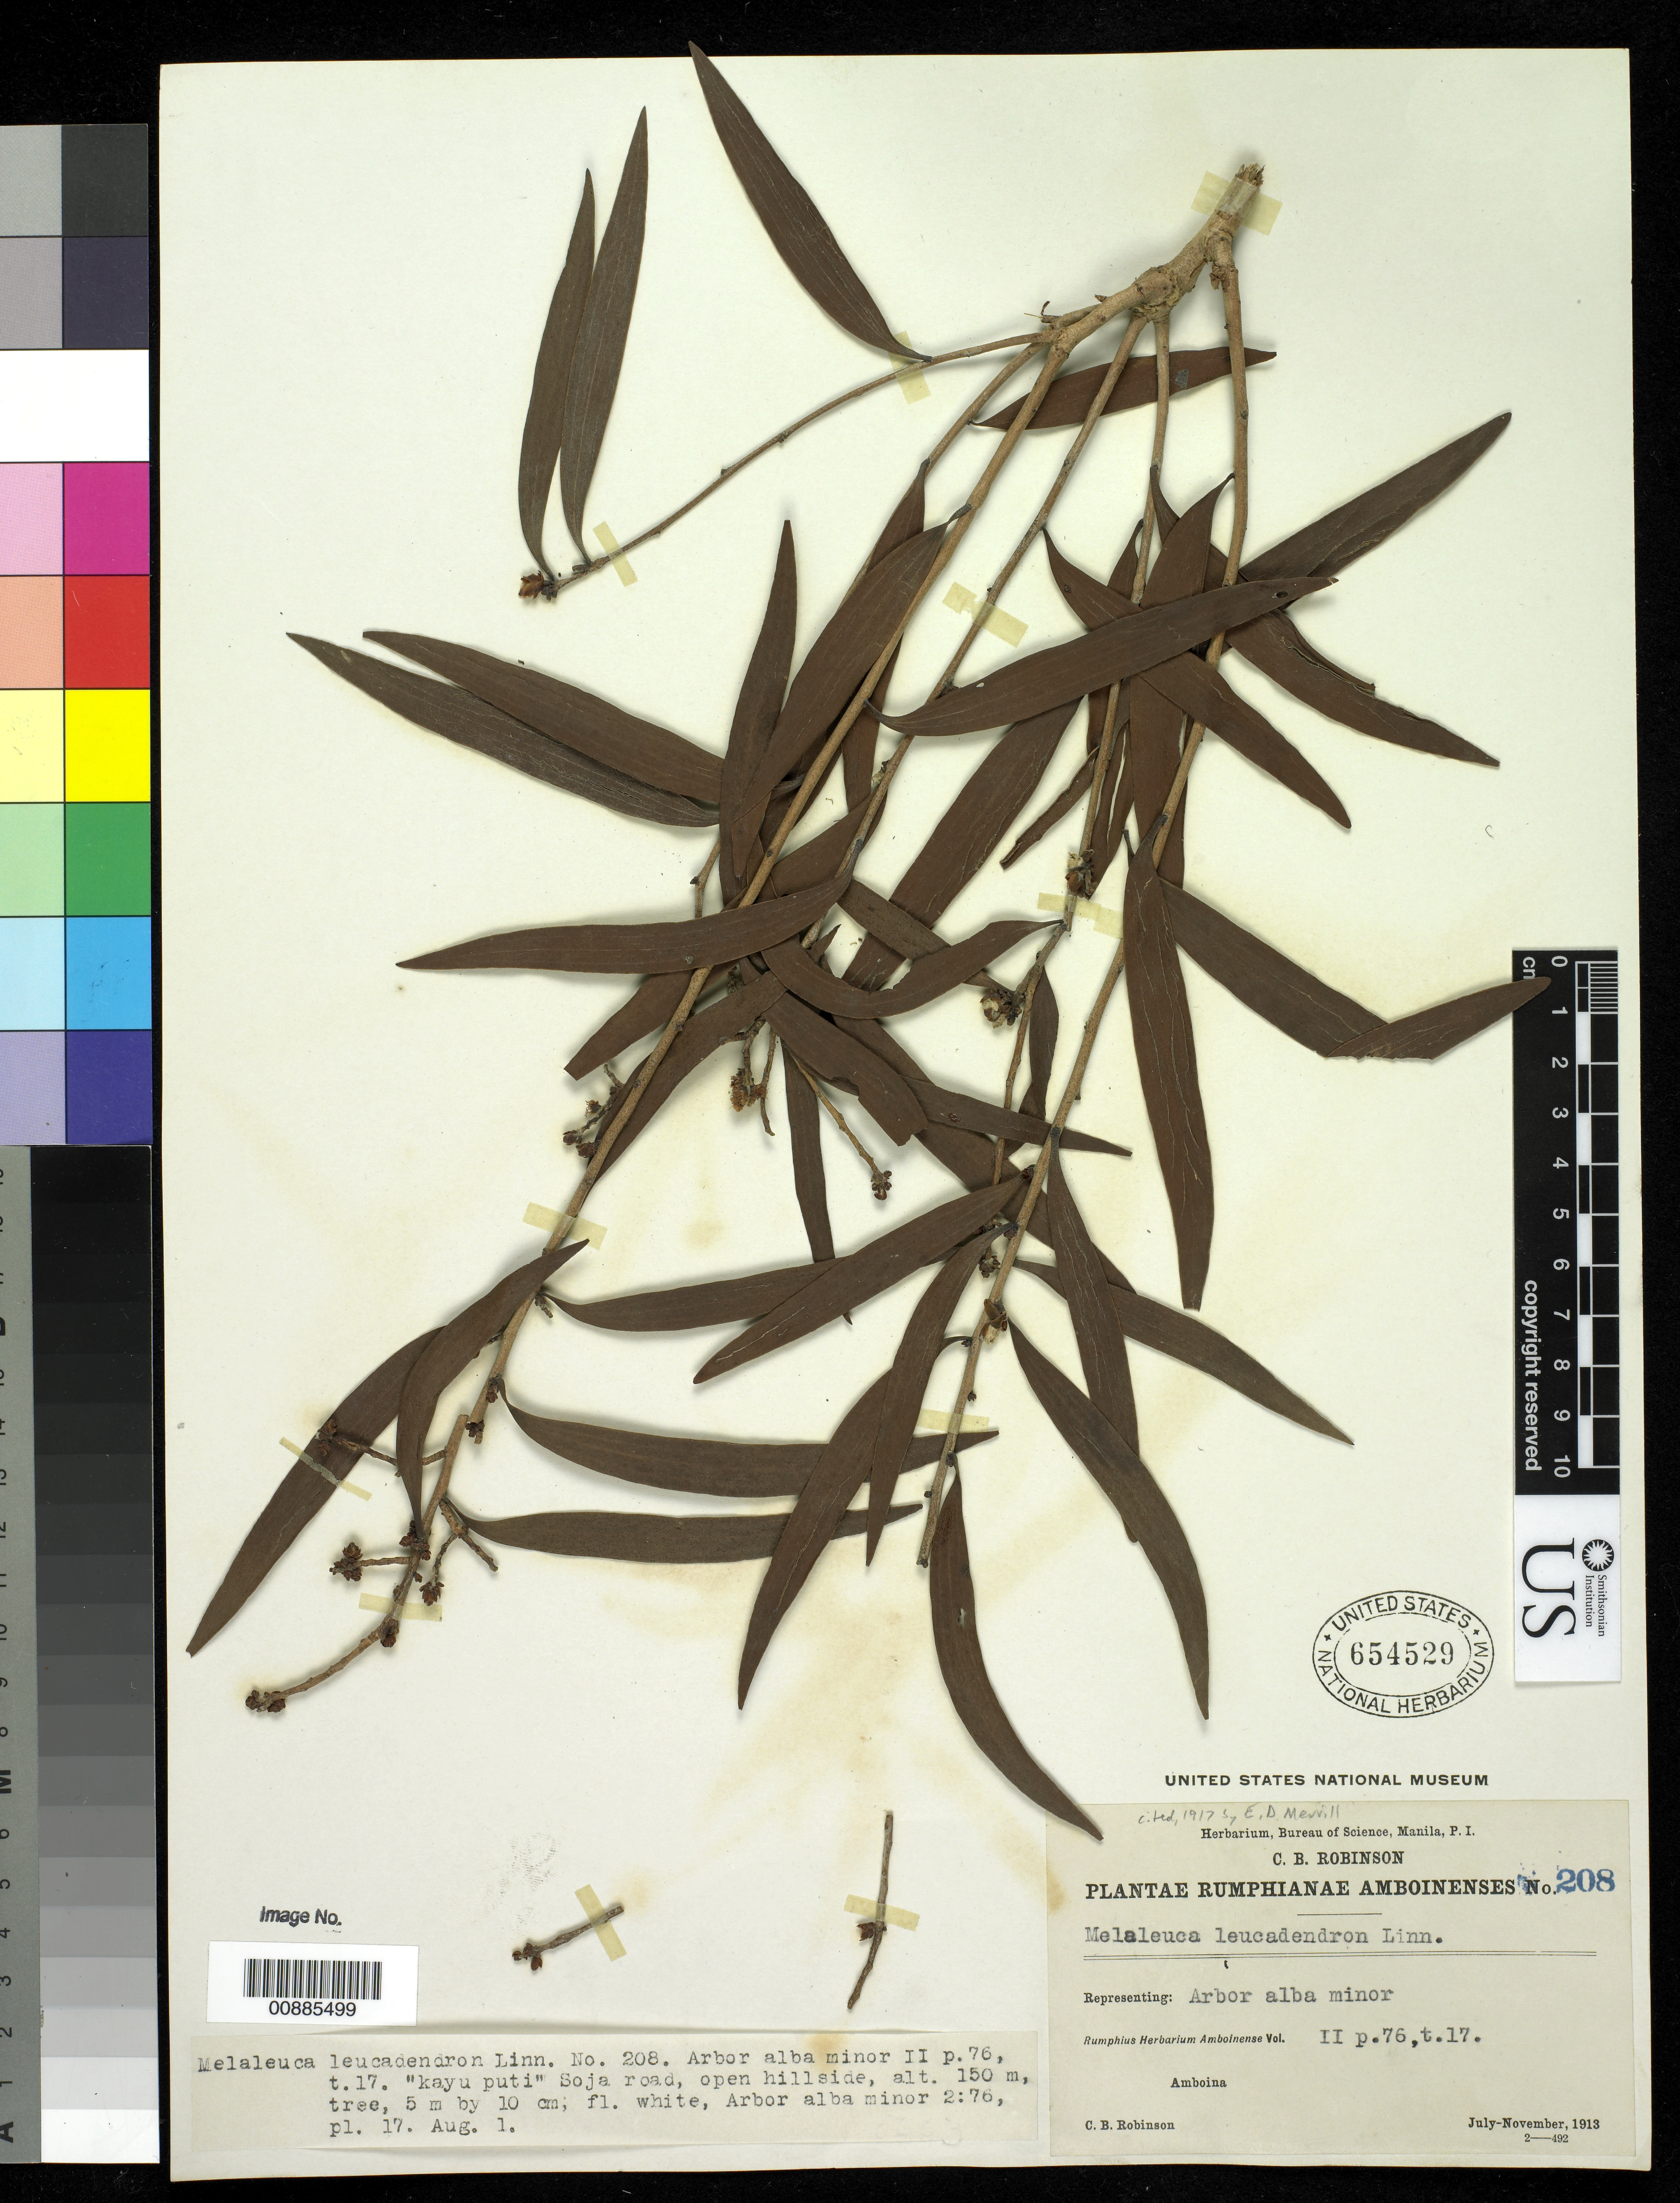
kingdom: Plantae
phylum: Tracheophyta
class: Magnoliopsida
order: Myrtales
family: Myrtaceae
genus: Melaleuca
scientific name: Melaleuca leucadendra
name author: (L.) L.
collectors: C. Robinson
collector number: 208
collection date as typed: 01 Aug 1913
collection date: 1913-08-01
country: Indonesia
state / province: Maluku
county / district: Maluku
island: Ambon I.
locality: Soja road, open hillside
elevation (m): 150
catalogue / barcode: US 654529